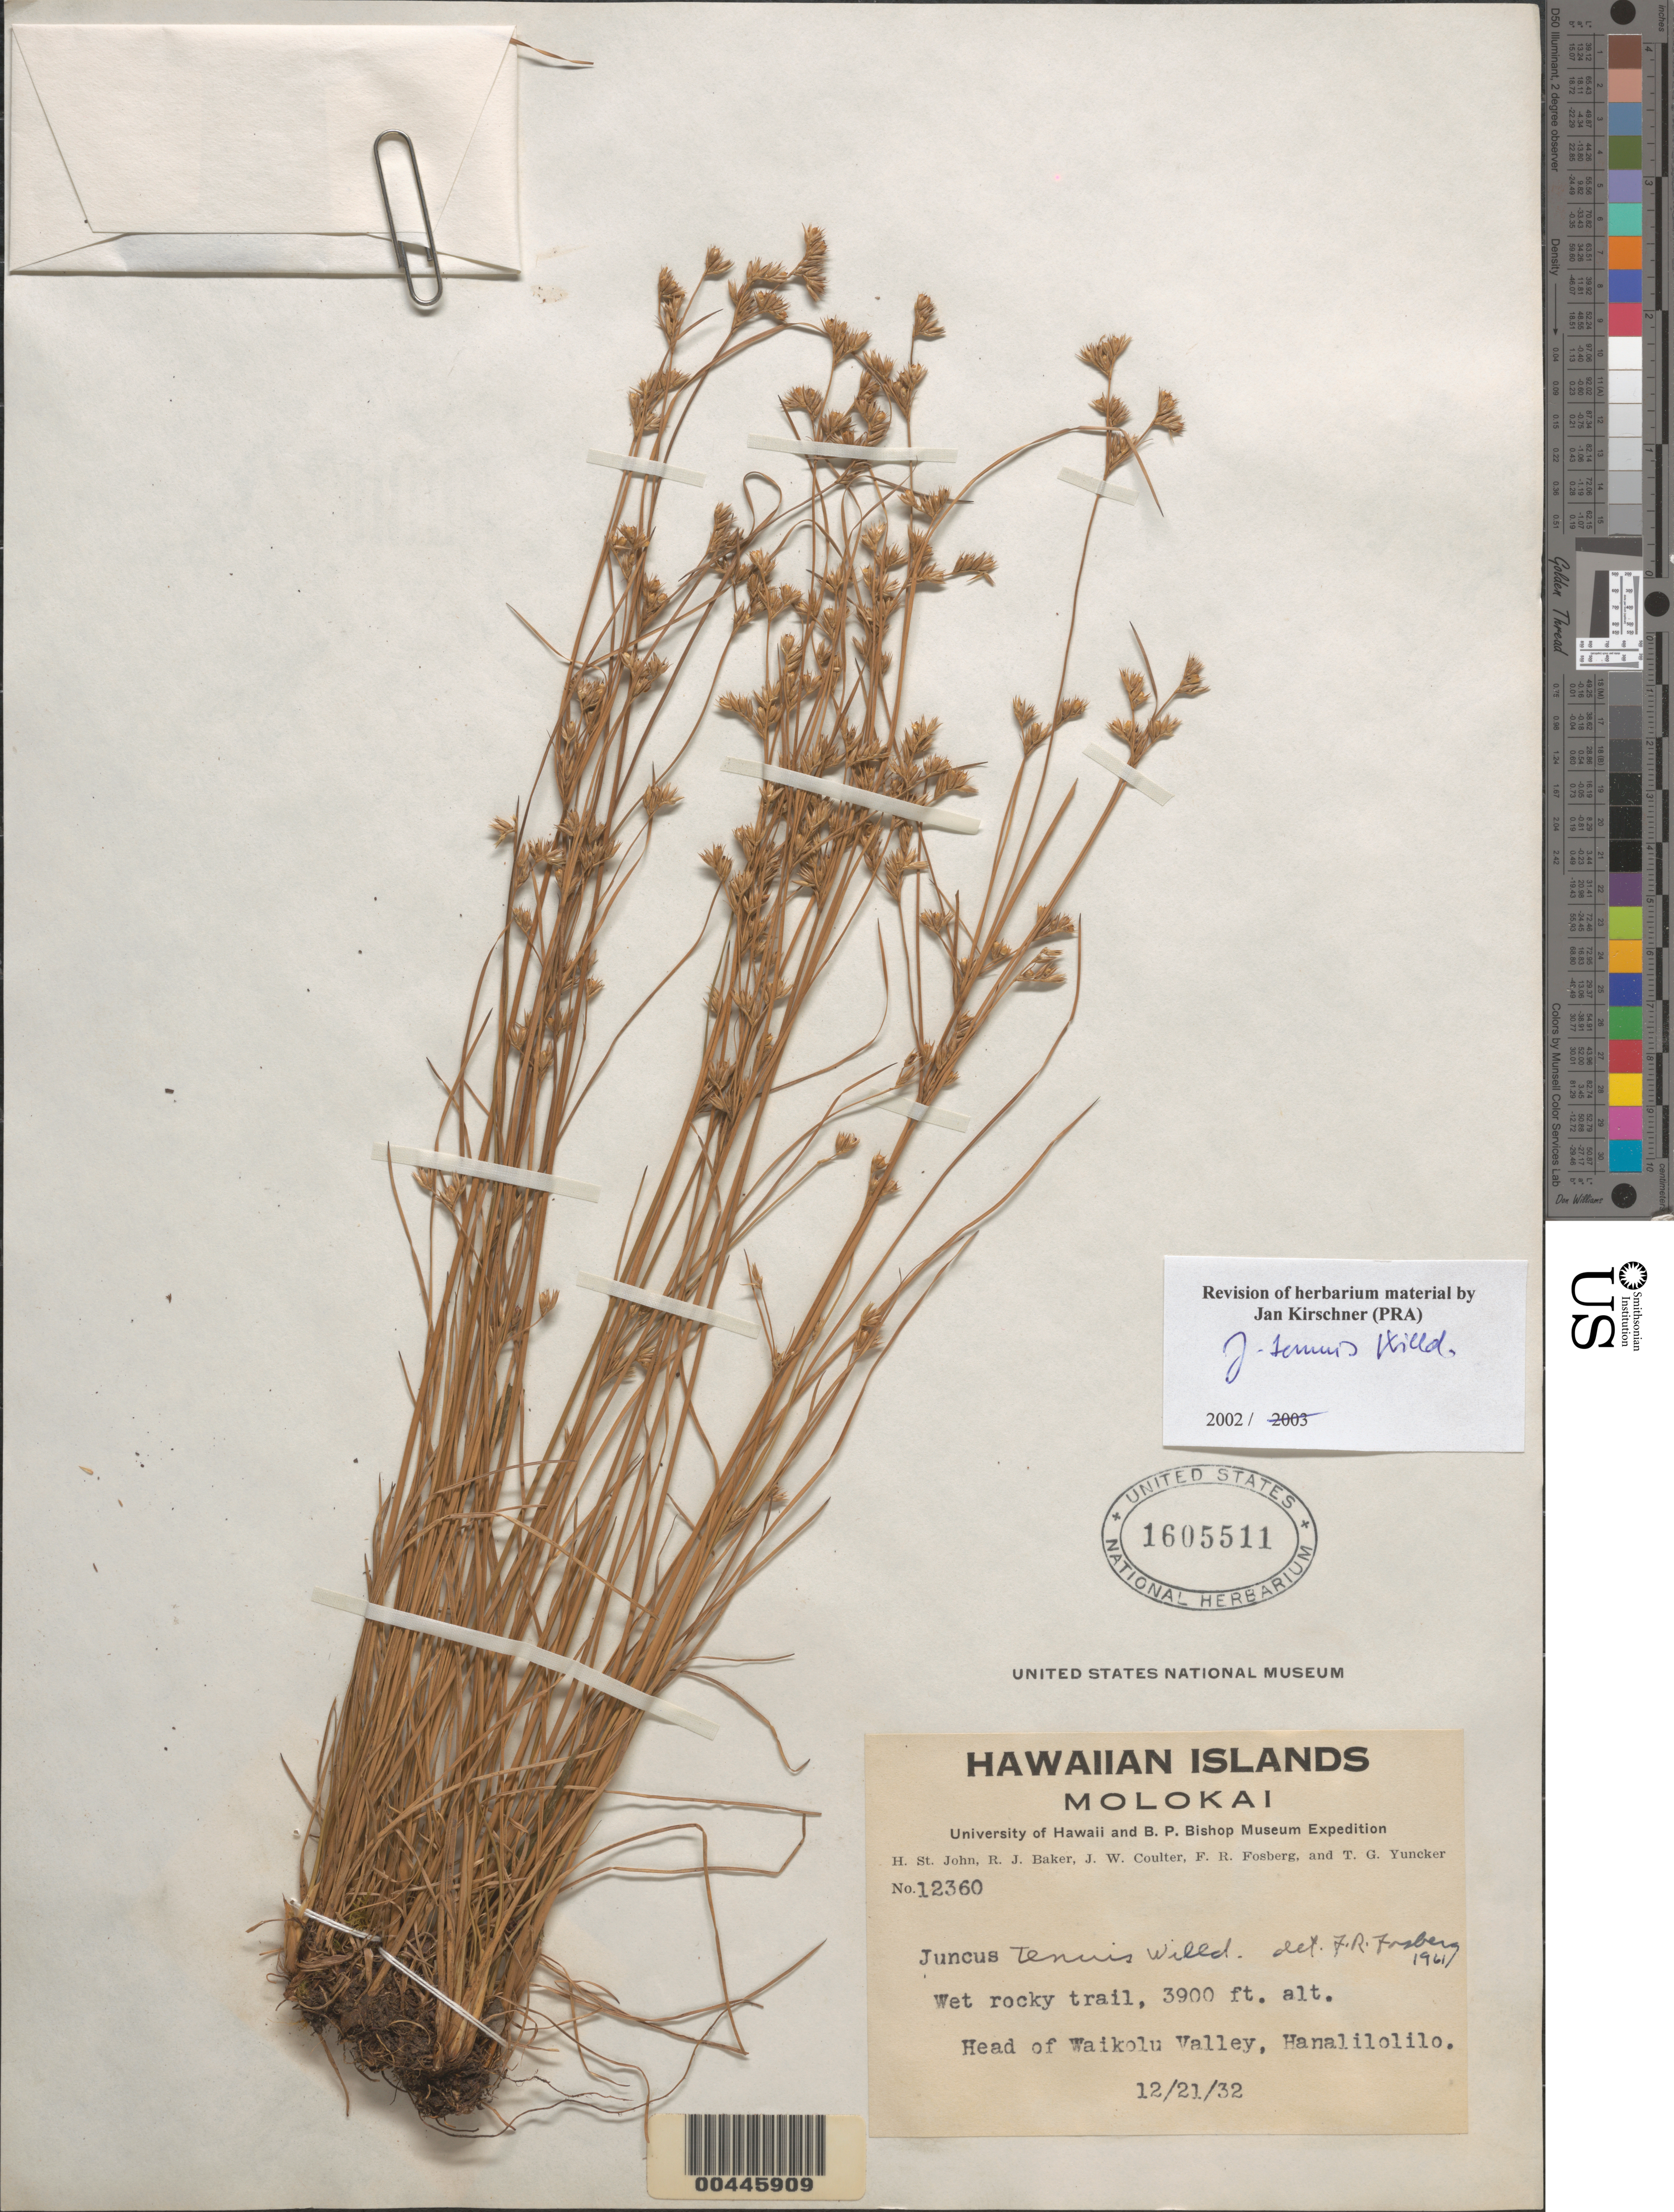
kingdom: Plantae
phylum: Tracheophyta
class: Liliopsida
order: Poales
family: Juncaceae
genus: Juncus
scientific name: Juncus tenuis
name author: Willd.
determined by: Fosberg, F. R.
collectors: H. St. John, R. J. Baker, J. W. Coulter & F. R. Fosberg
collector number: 12360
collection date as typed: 21 Dec 1932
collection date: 1932-12-21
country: United States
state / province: Hawaii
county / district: Maui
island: Moloka'i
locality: Hd of Wikolu Valley, Hanalilolilo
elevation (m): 1189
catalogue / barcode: US 1605511